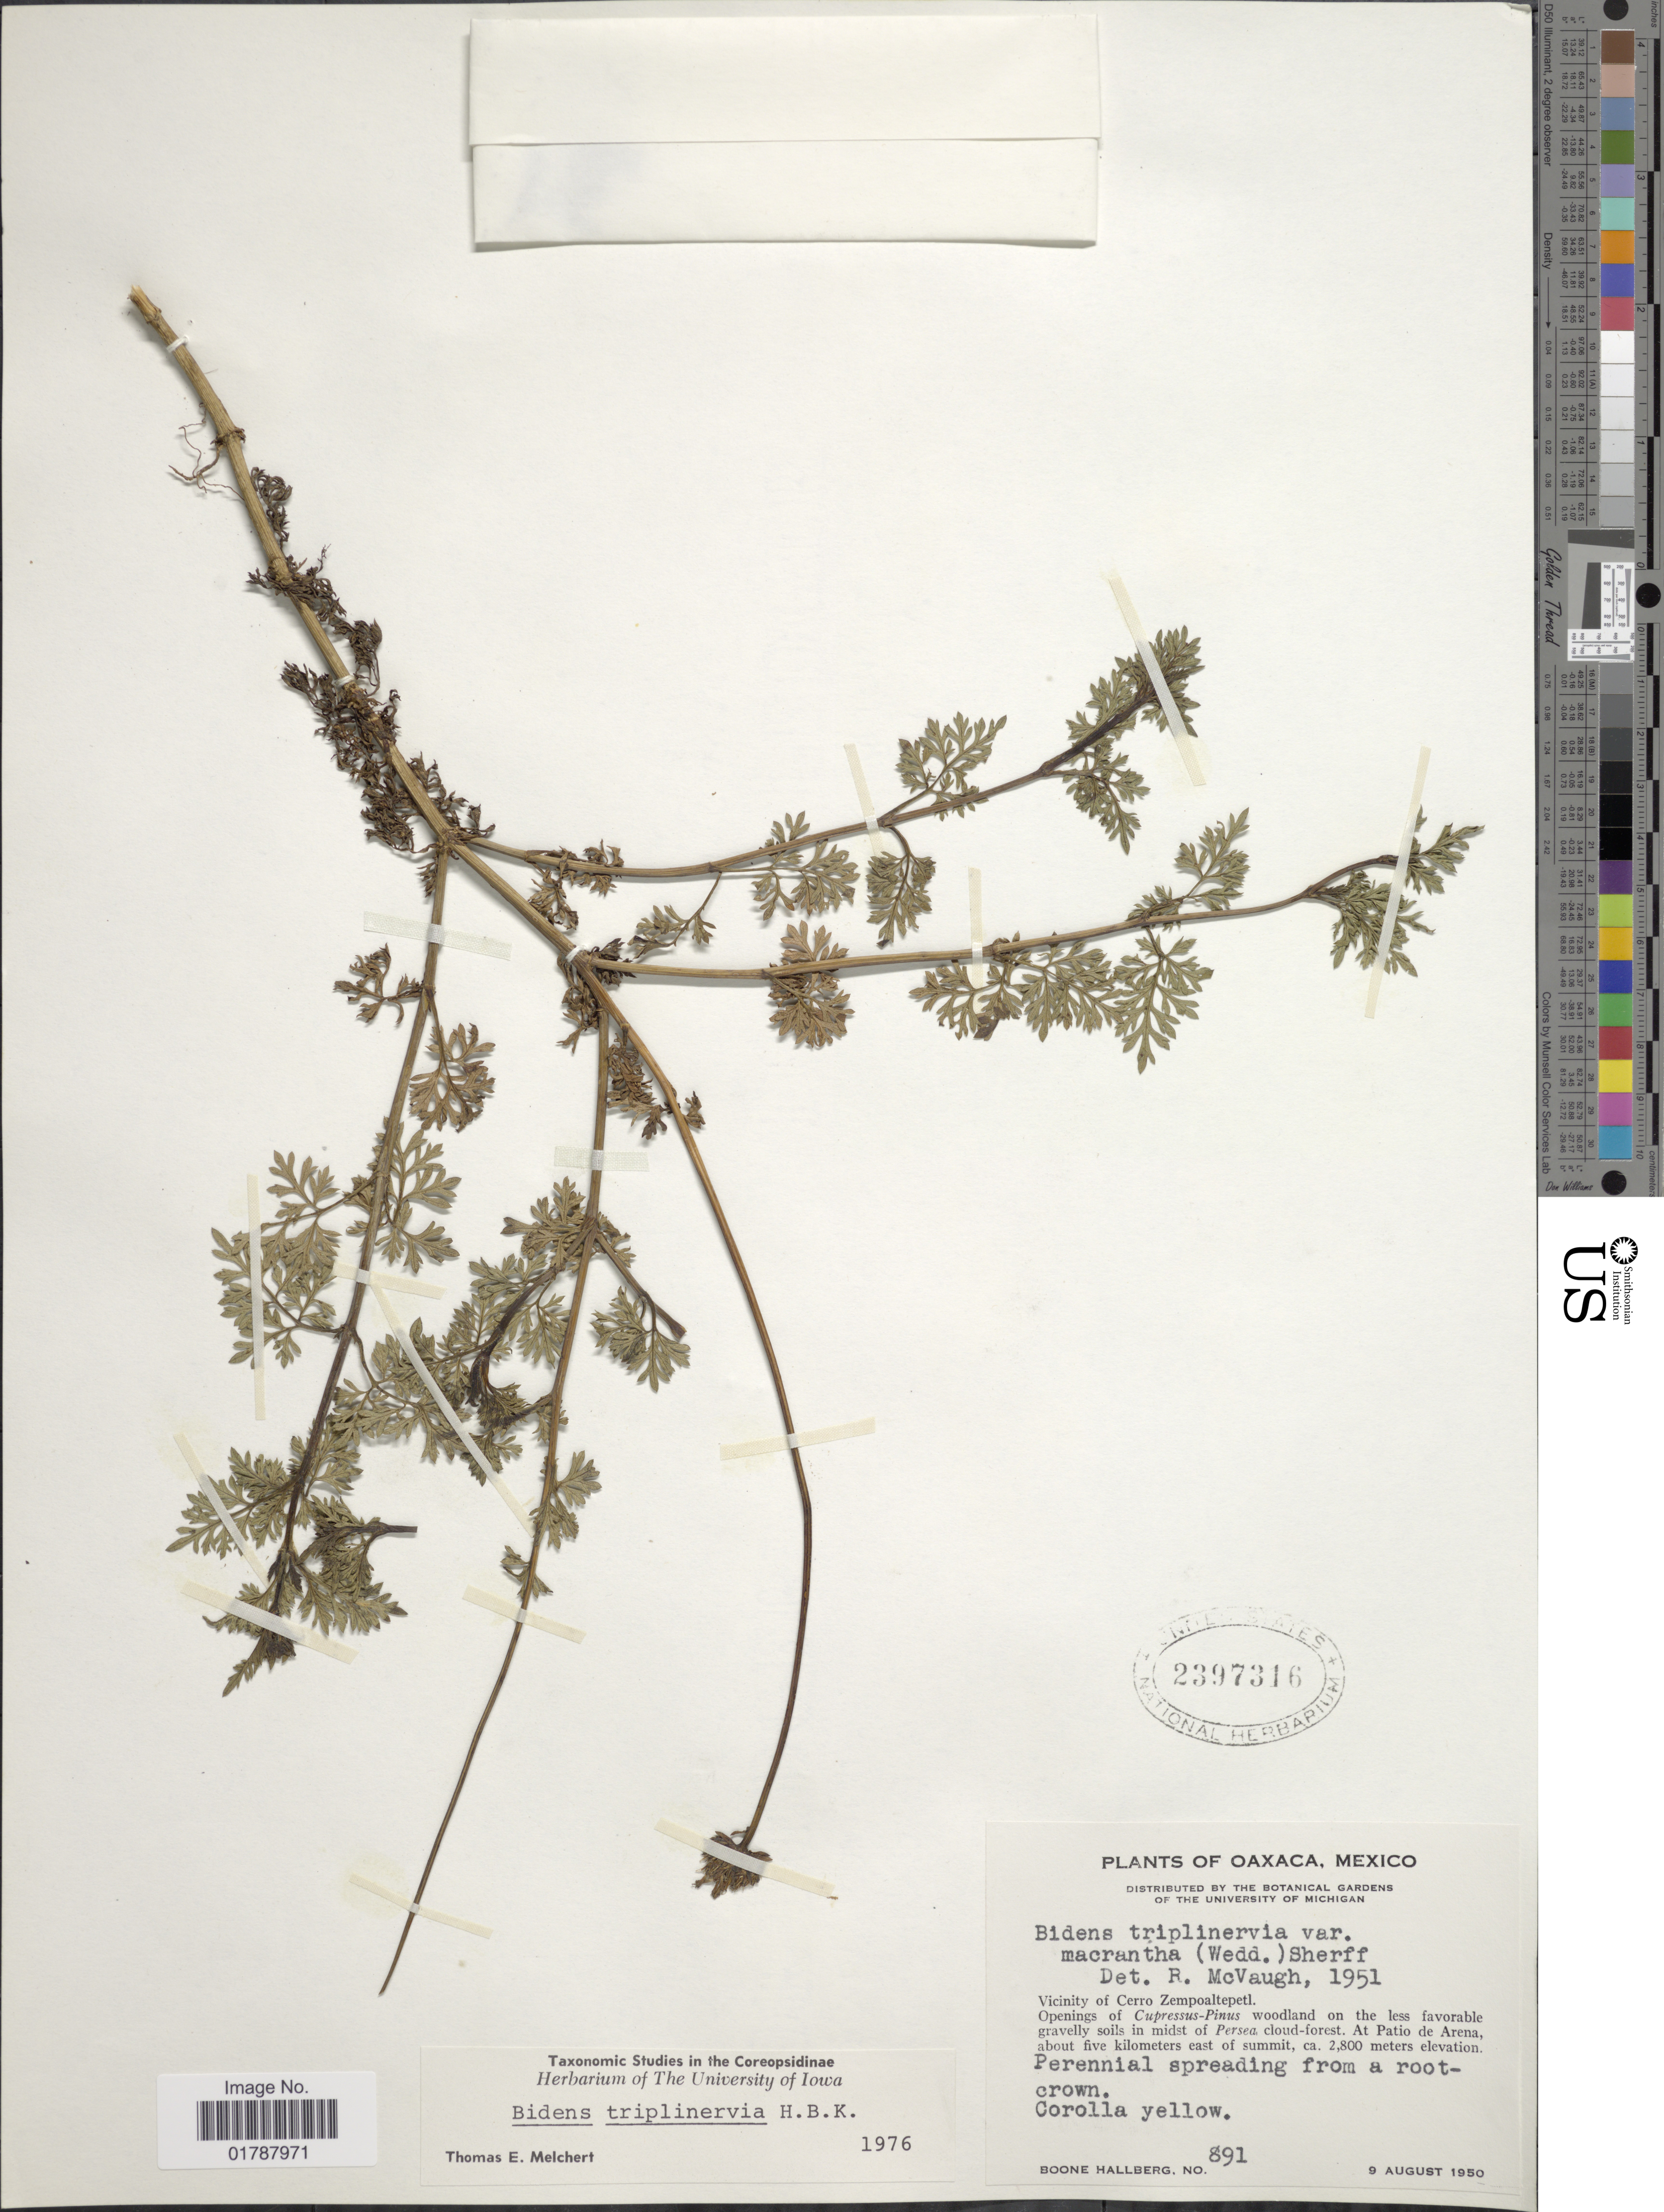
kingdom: Plantae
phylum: Tracheophyta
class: Magnoliopsida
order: Asterales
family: Asteraceae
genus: Bidens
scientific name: Bidens triplinervia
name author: Kunth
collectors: B. Hallberg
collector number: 891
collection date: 1950-08-09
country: Mexico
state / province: Oaxaca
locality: Oaxaca, Mexico, Vicinity of Cerro Zempoaltepetl, At Patio de Arena, about five kilometers east of summit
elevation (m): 2800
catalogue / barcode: US 2397316